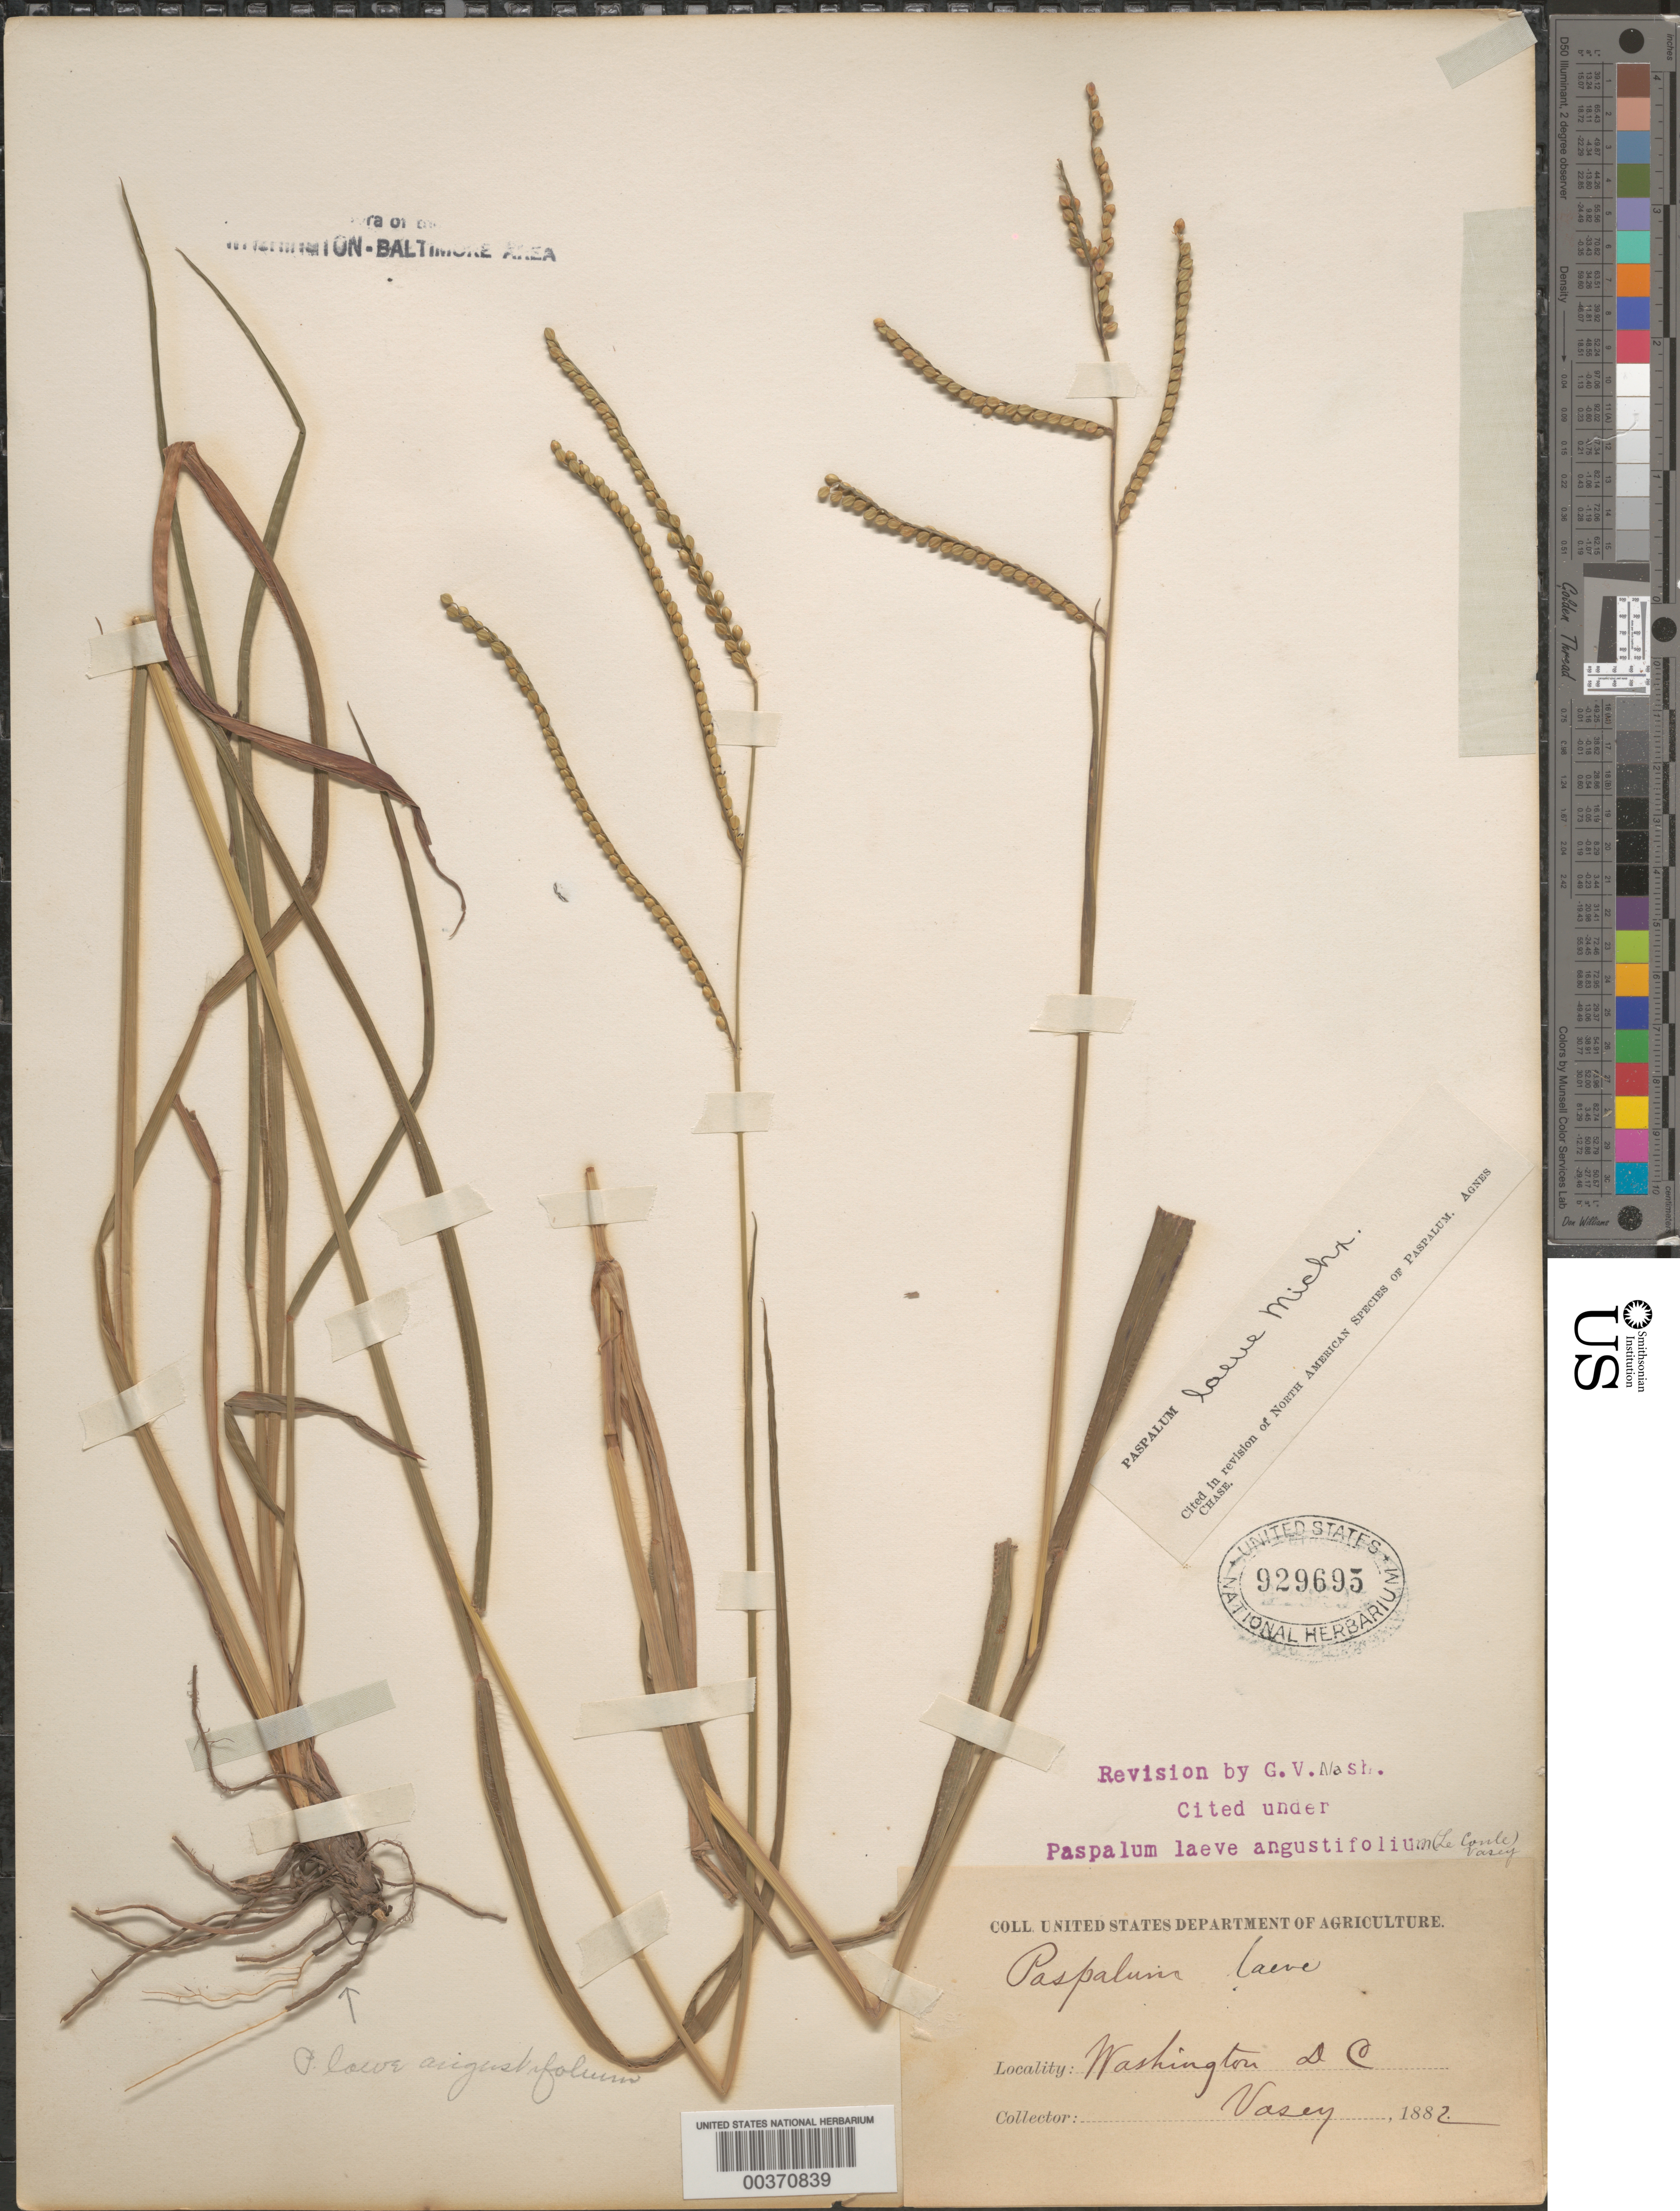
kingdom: Plantae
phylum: Tracheophyta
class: Liliopsida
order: Poales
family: Poaceae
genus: Paspalum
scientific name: Paspalum laeve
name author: Michx.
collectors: G. Vasey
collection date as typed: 1882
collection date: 1882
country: United States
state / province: District of Columbia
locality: Washington DC area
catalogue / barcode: US 929695